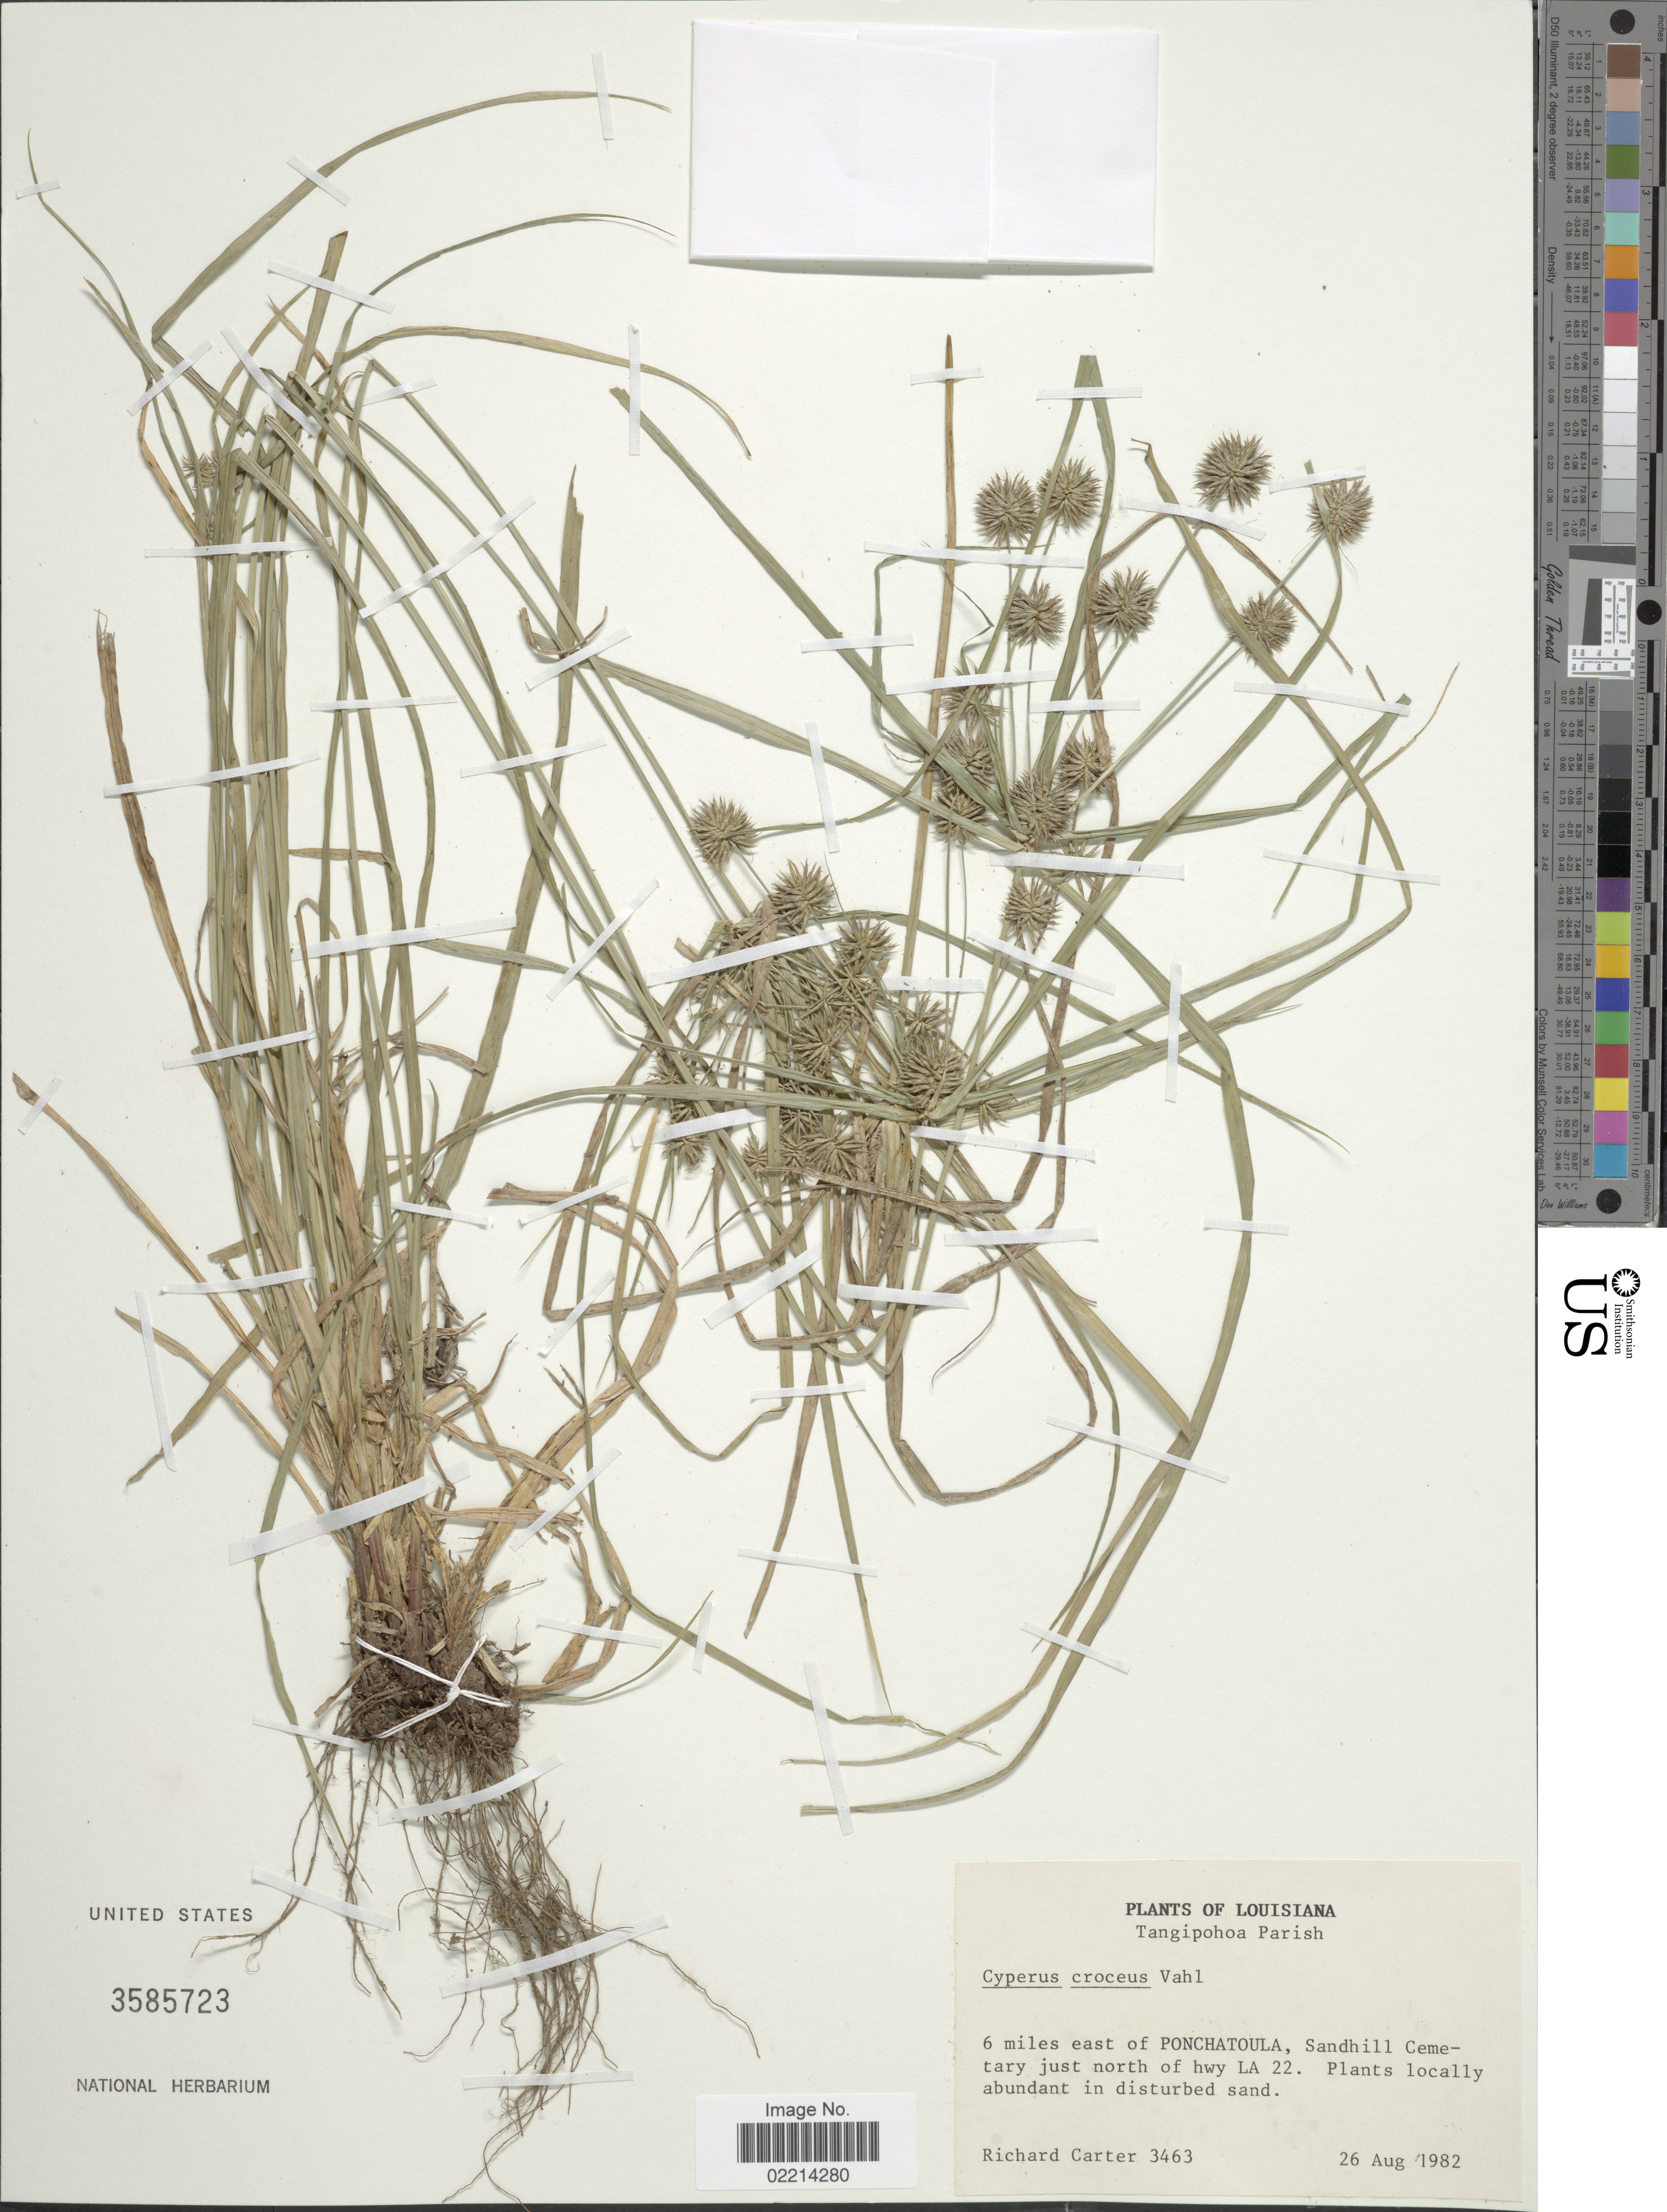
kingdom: Plantae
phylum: Tracheophyta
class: Liliopsida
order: Poales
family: Cyperaceae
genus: Cyperus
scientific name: Cyperus croceus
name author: Vahl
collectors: R. Carter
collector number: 3463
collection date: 1982-08-26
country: United States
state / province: Louisiana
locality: Tangipohoa Parish, 6 miles east of Ponchatoula, Sandhill Cemetery just north of hwy LA 22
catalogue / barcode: US 3585723